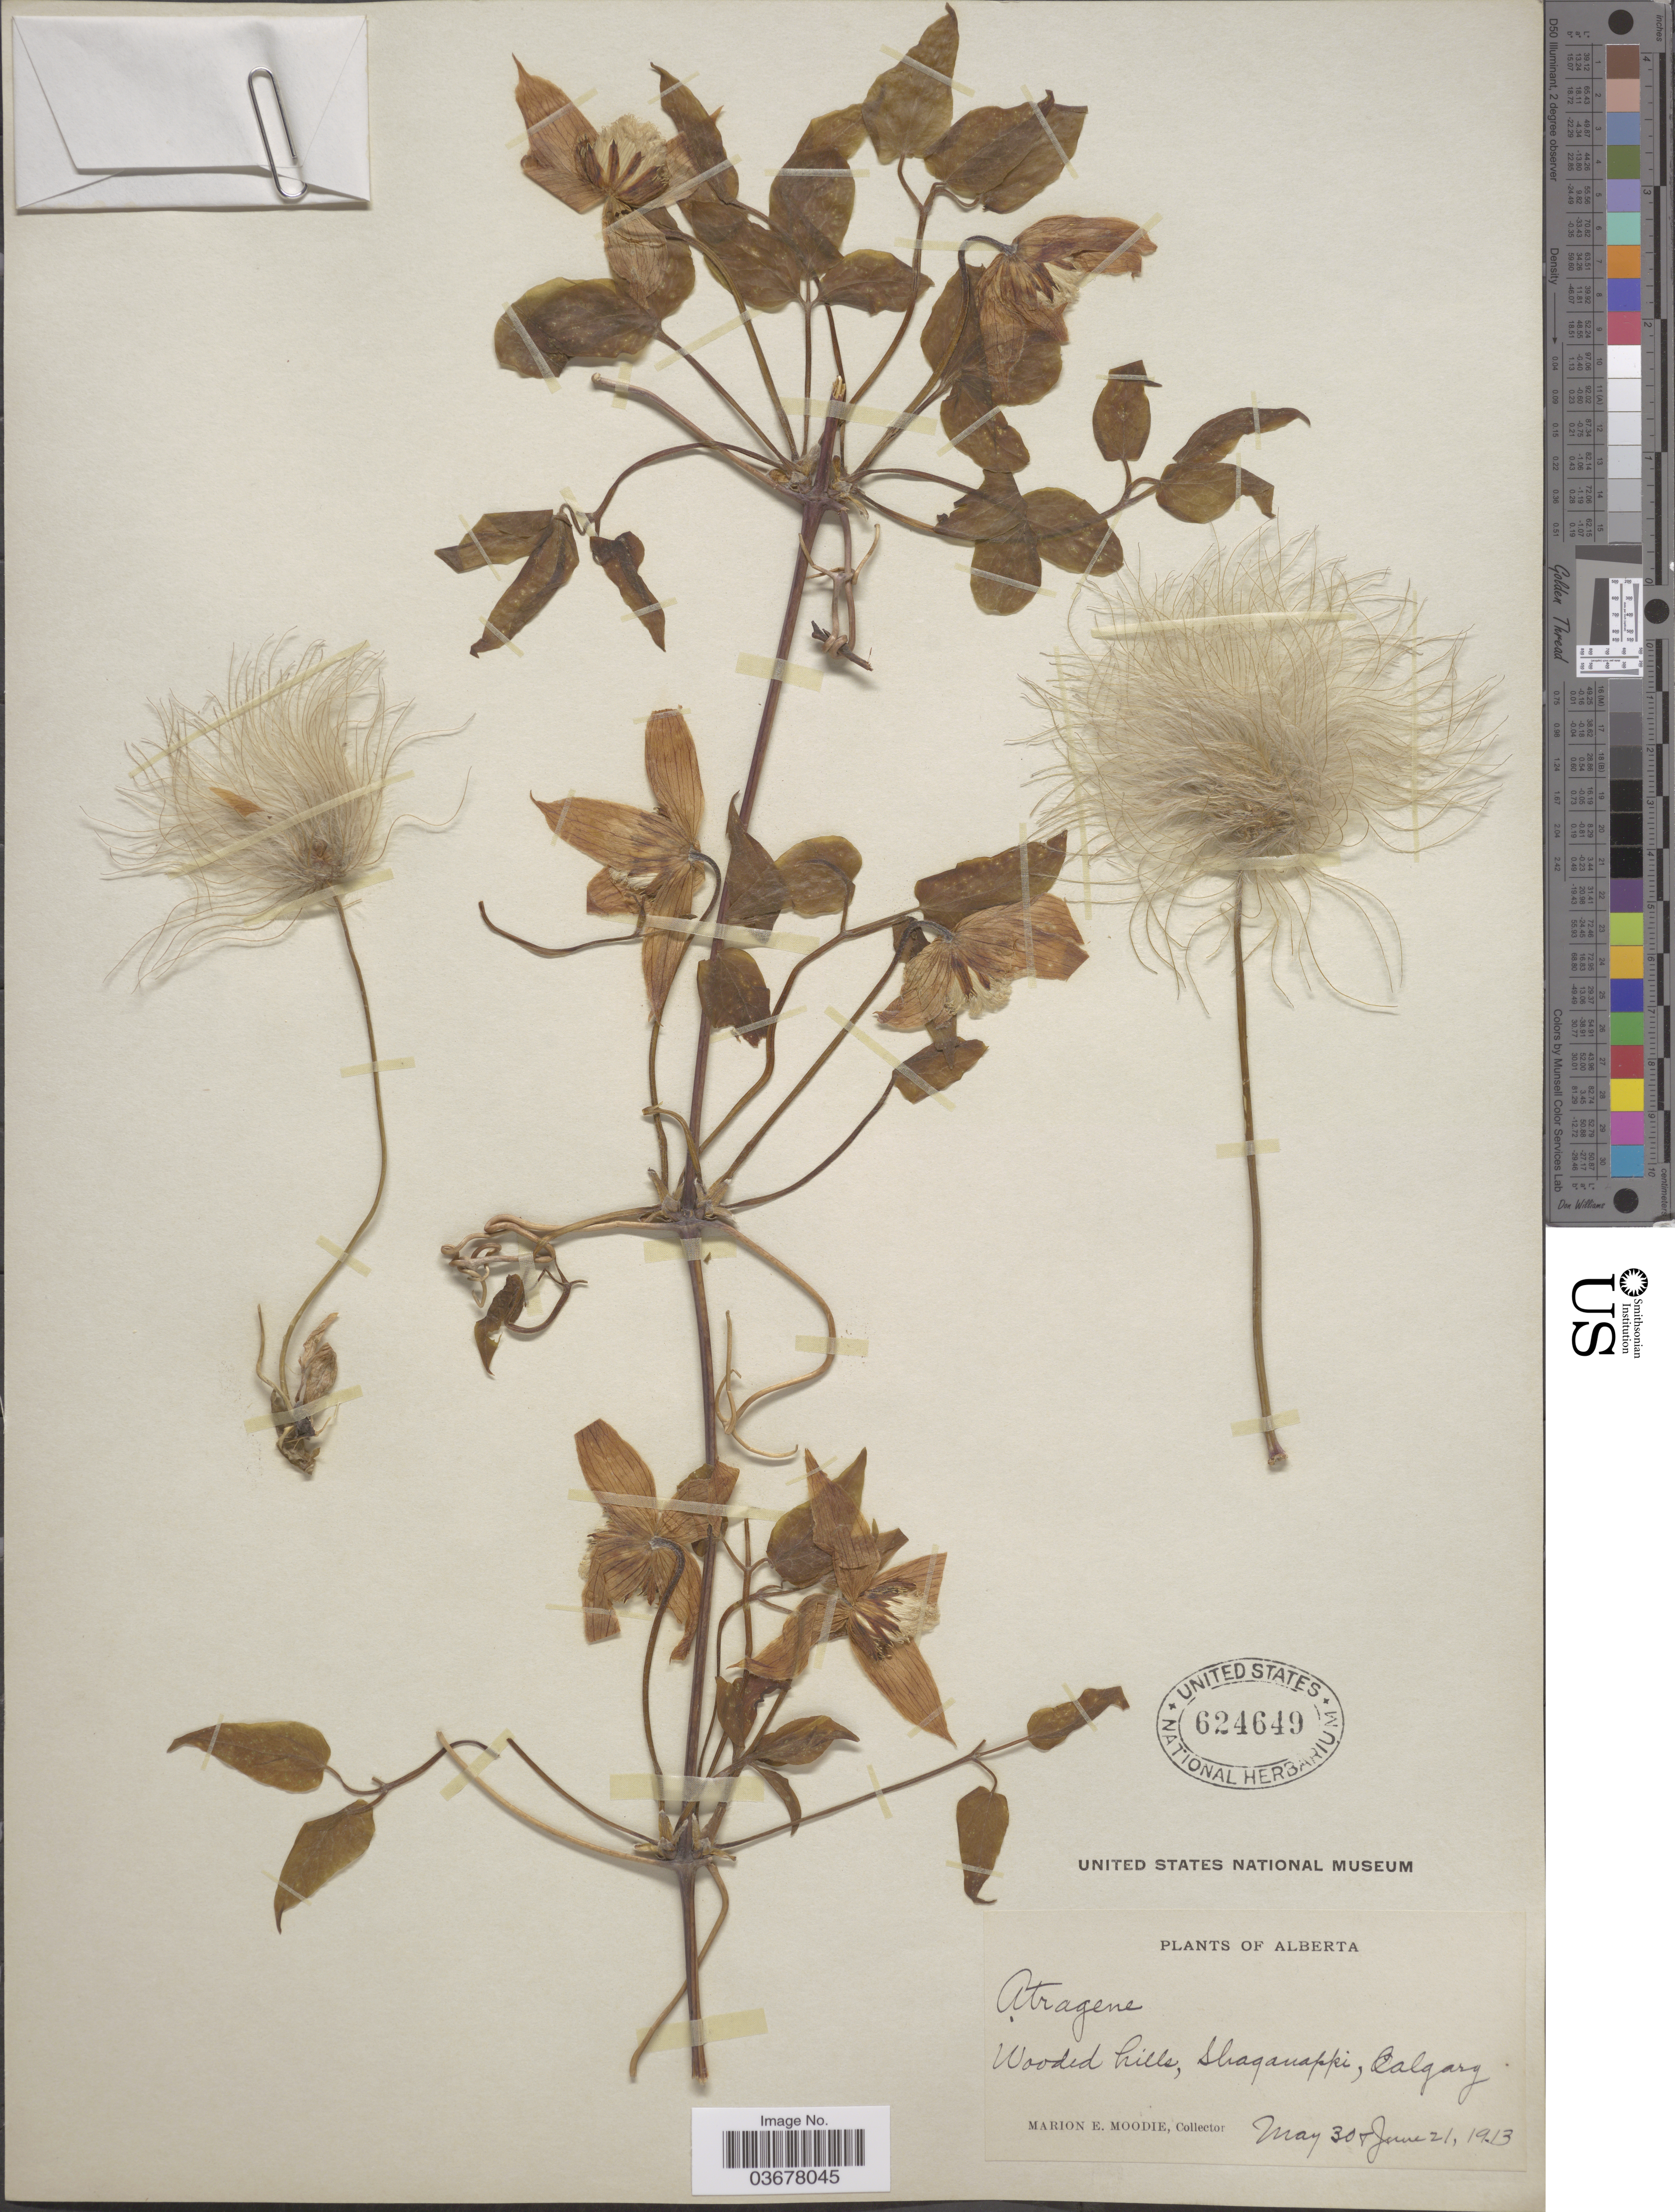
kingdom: Plantae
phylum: Tracheophyta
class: Magnoliopsida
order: Ranunculales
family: Ranunculaceae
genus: Clematis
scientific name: Clematis occidentalis var. grosseserrata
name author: (Rydb.) J.S. Pringle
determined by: Strong, M. T., (US), Smithsonian Institution - National Museum of Natural History (UNITED STATES)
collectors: M. E. Moodie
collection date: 1913-05-30/1913-06-21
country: Canada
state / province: Alberta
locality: Wooded hills, Shaqanappi, Calgary.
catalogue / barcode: US 624649